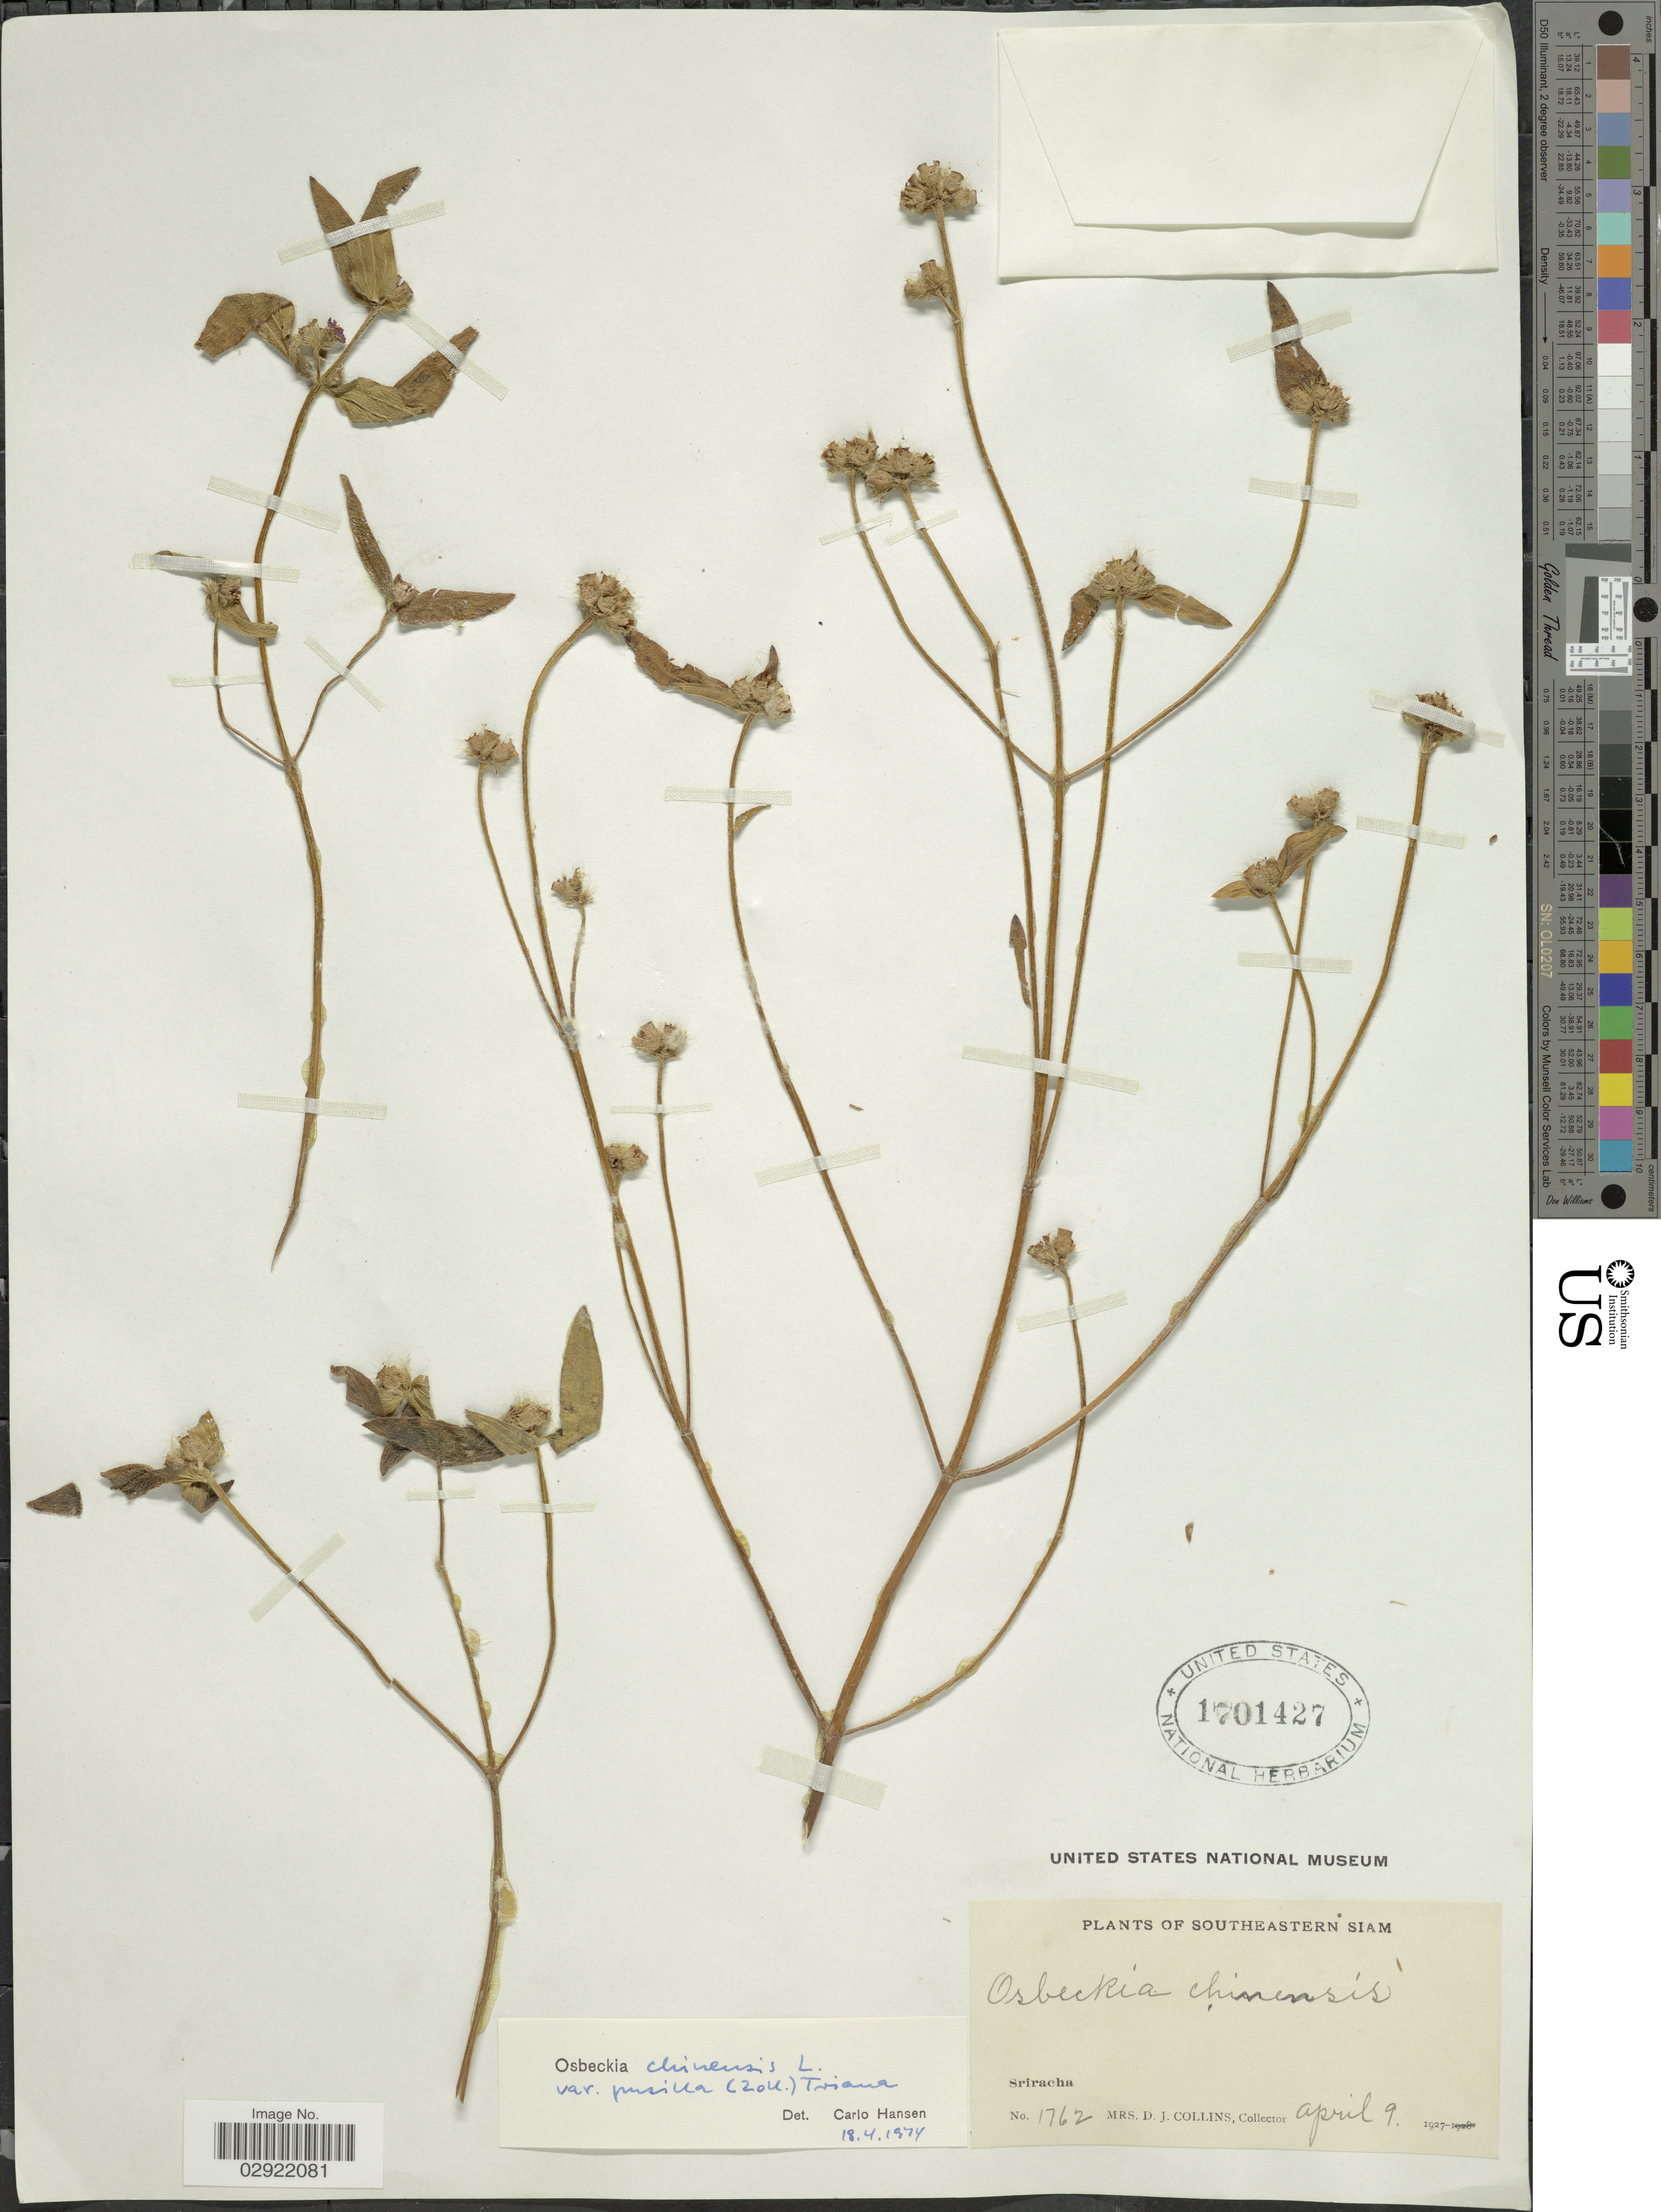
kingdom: Plantae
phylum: Tracheophyta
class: Magnoliopsida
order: Myrtales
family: Melastomataceae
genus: Osbeckia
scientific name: Osbeckia chinensis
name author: L.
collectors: Mrs. D. J. Collins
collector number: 1762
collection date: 1927-04-09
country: Thailand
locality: Southeastern Siam. Sriracha.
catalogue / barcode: US 1701427